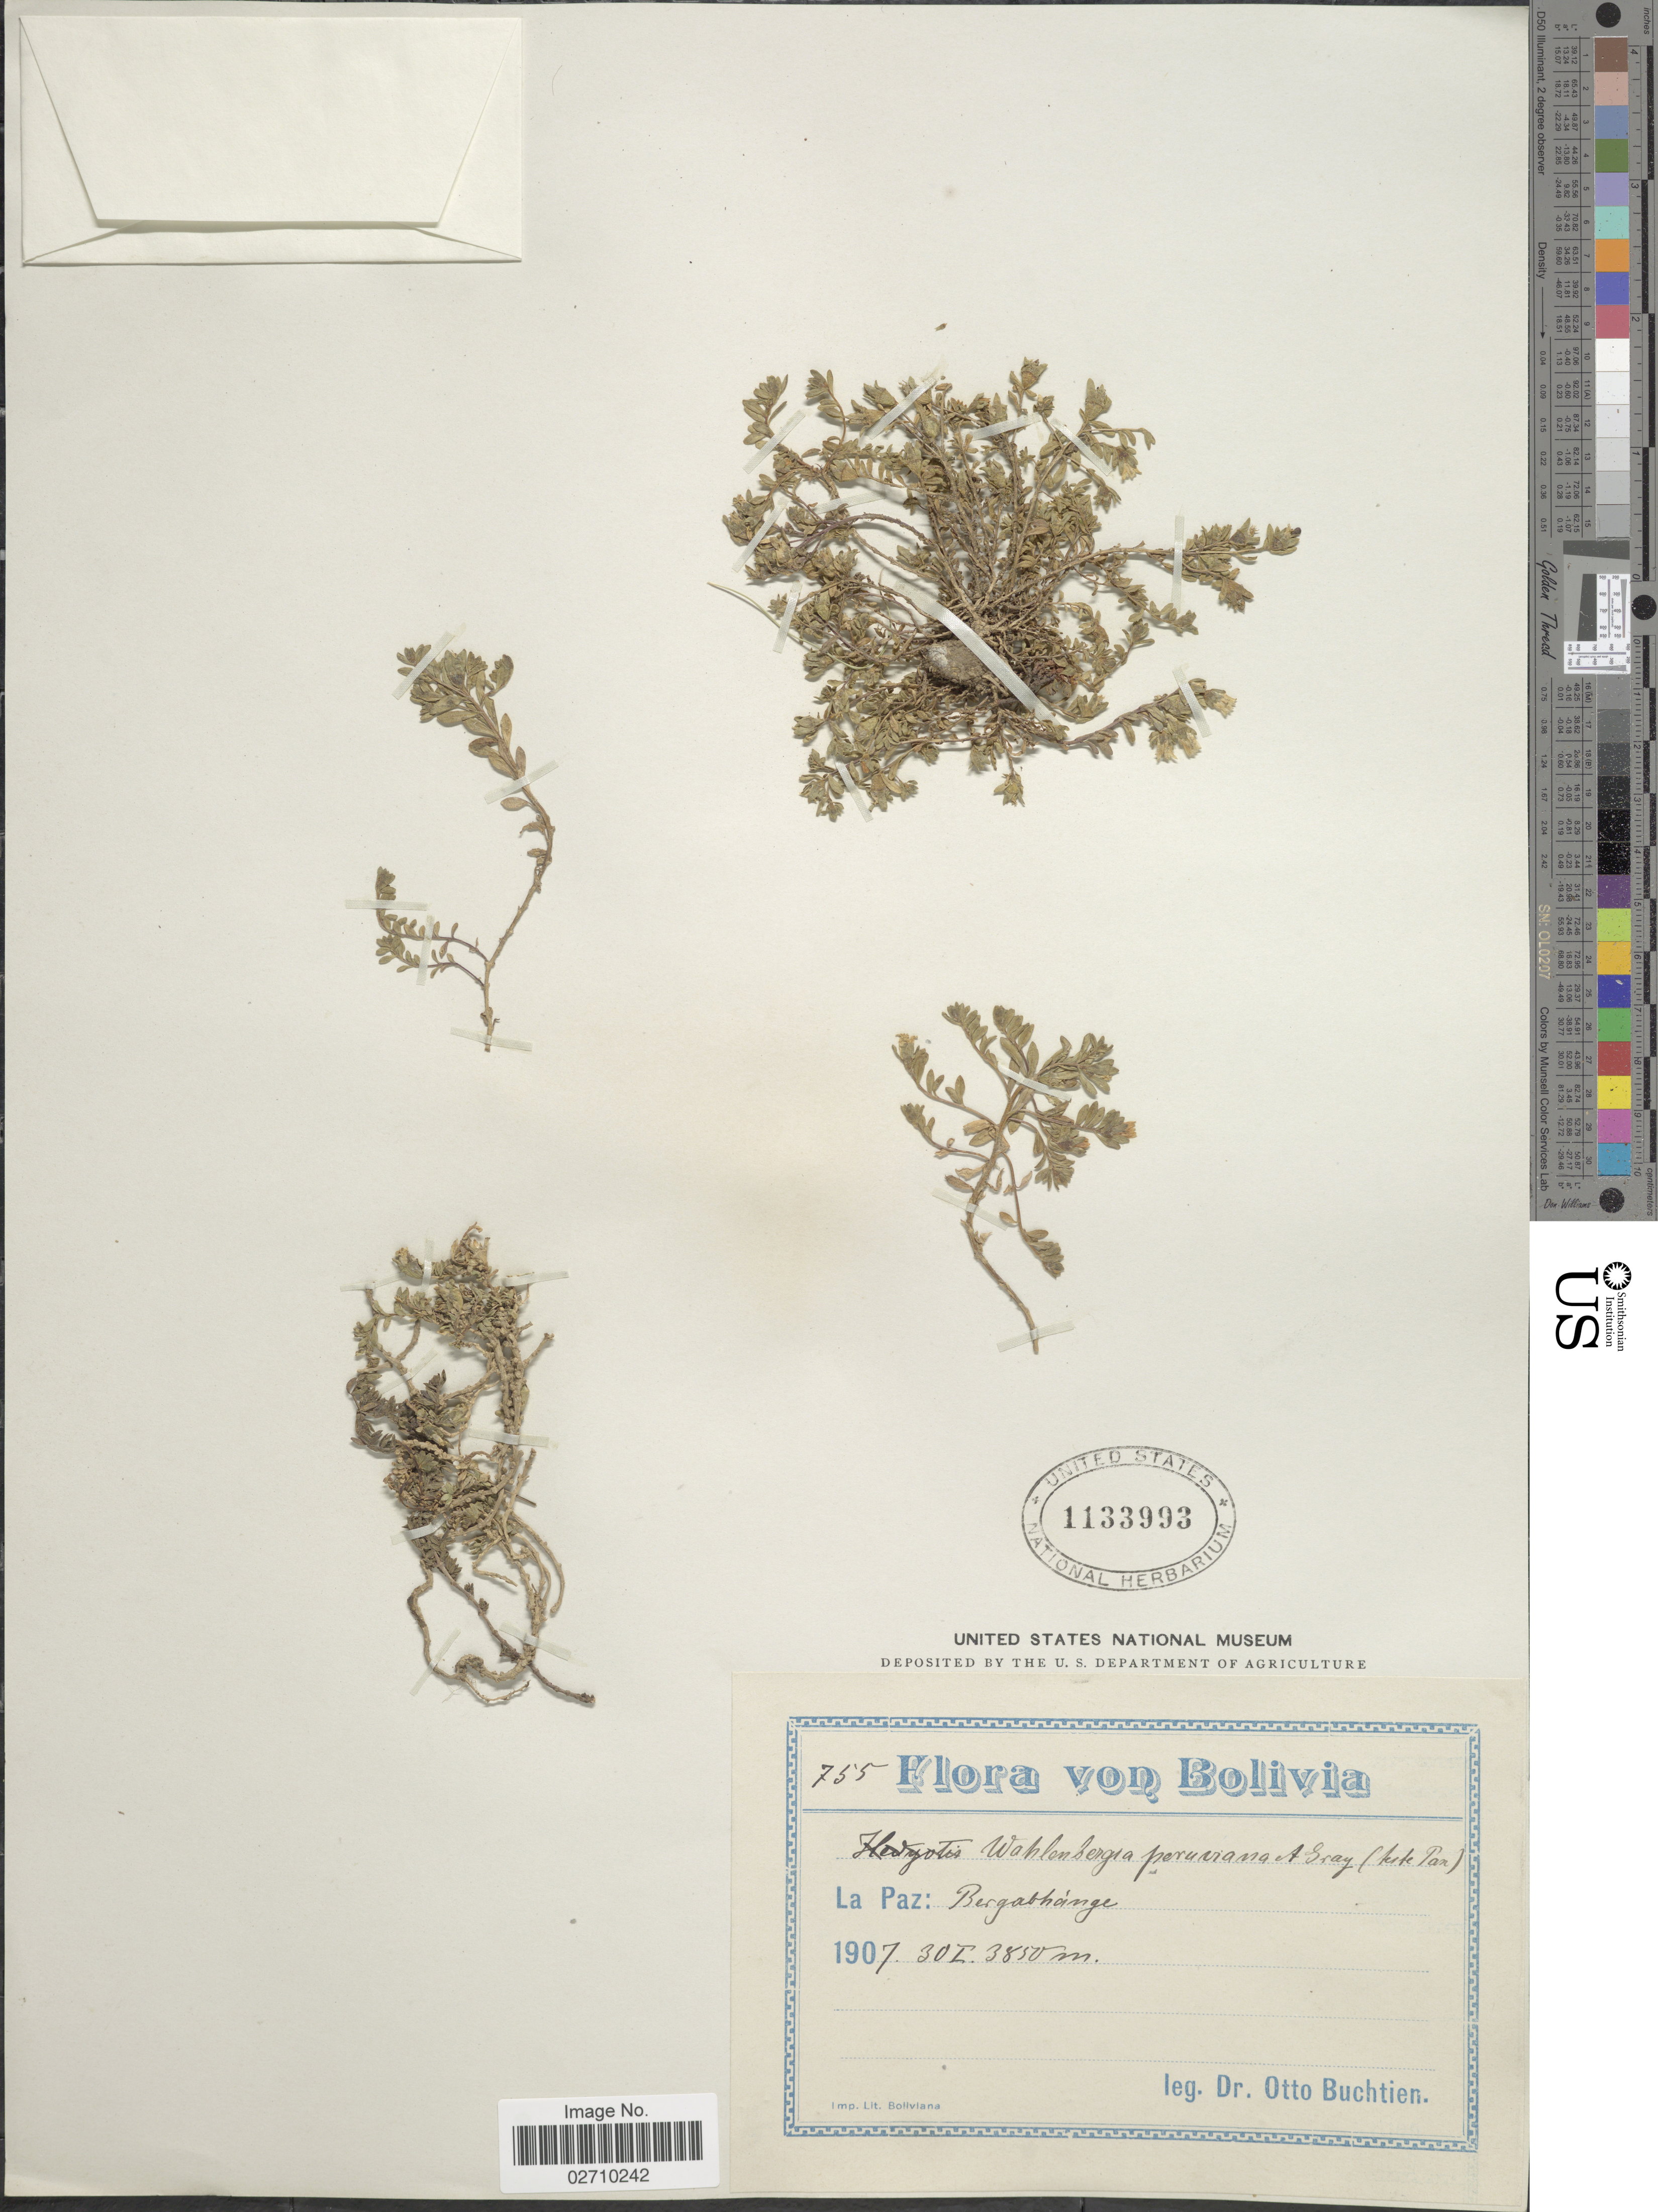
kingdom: Plantae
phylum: Tracheophyta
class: Magnoliopsida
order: Asterales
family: Campanulaceae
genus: Wahlenbergia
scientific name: Wahlenbergia peruviana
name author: A. Gray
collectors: O. Buchtien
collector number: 755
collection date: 1907-01-30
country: Bolivia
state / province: La Paz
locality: Bergachange.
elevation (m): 3850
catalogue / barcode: US 1133993